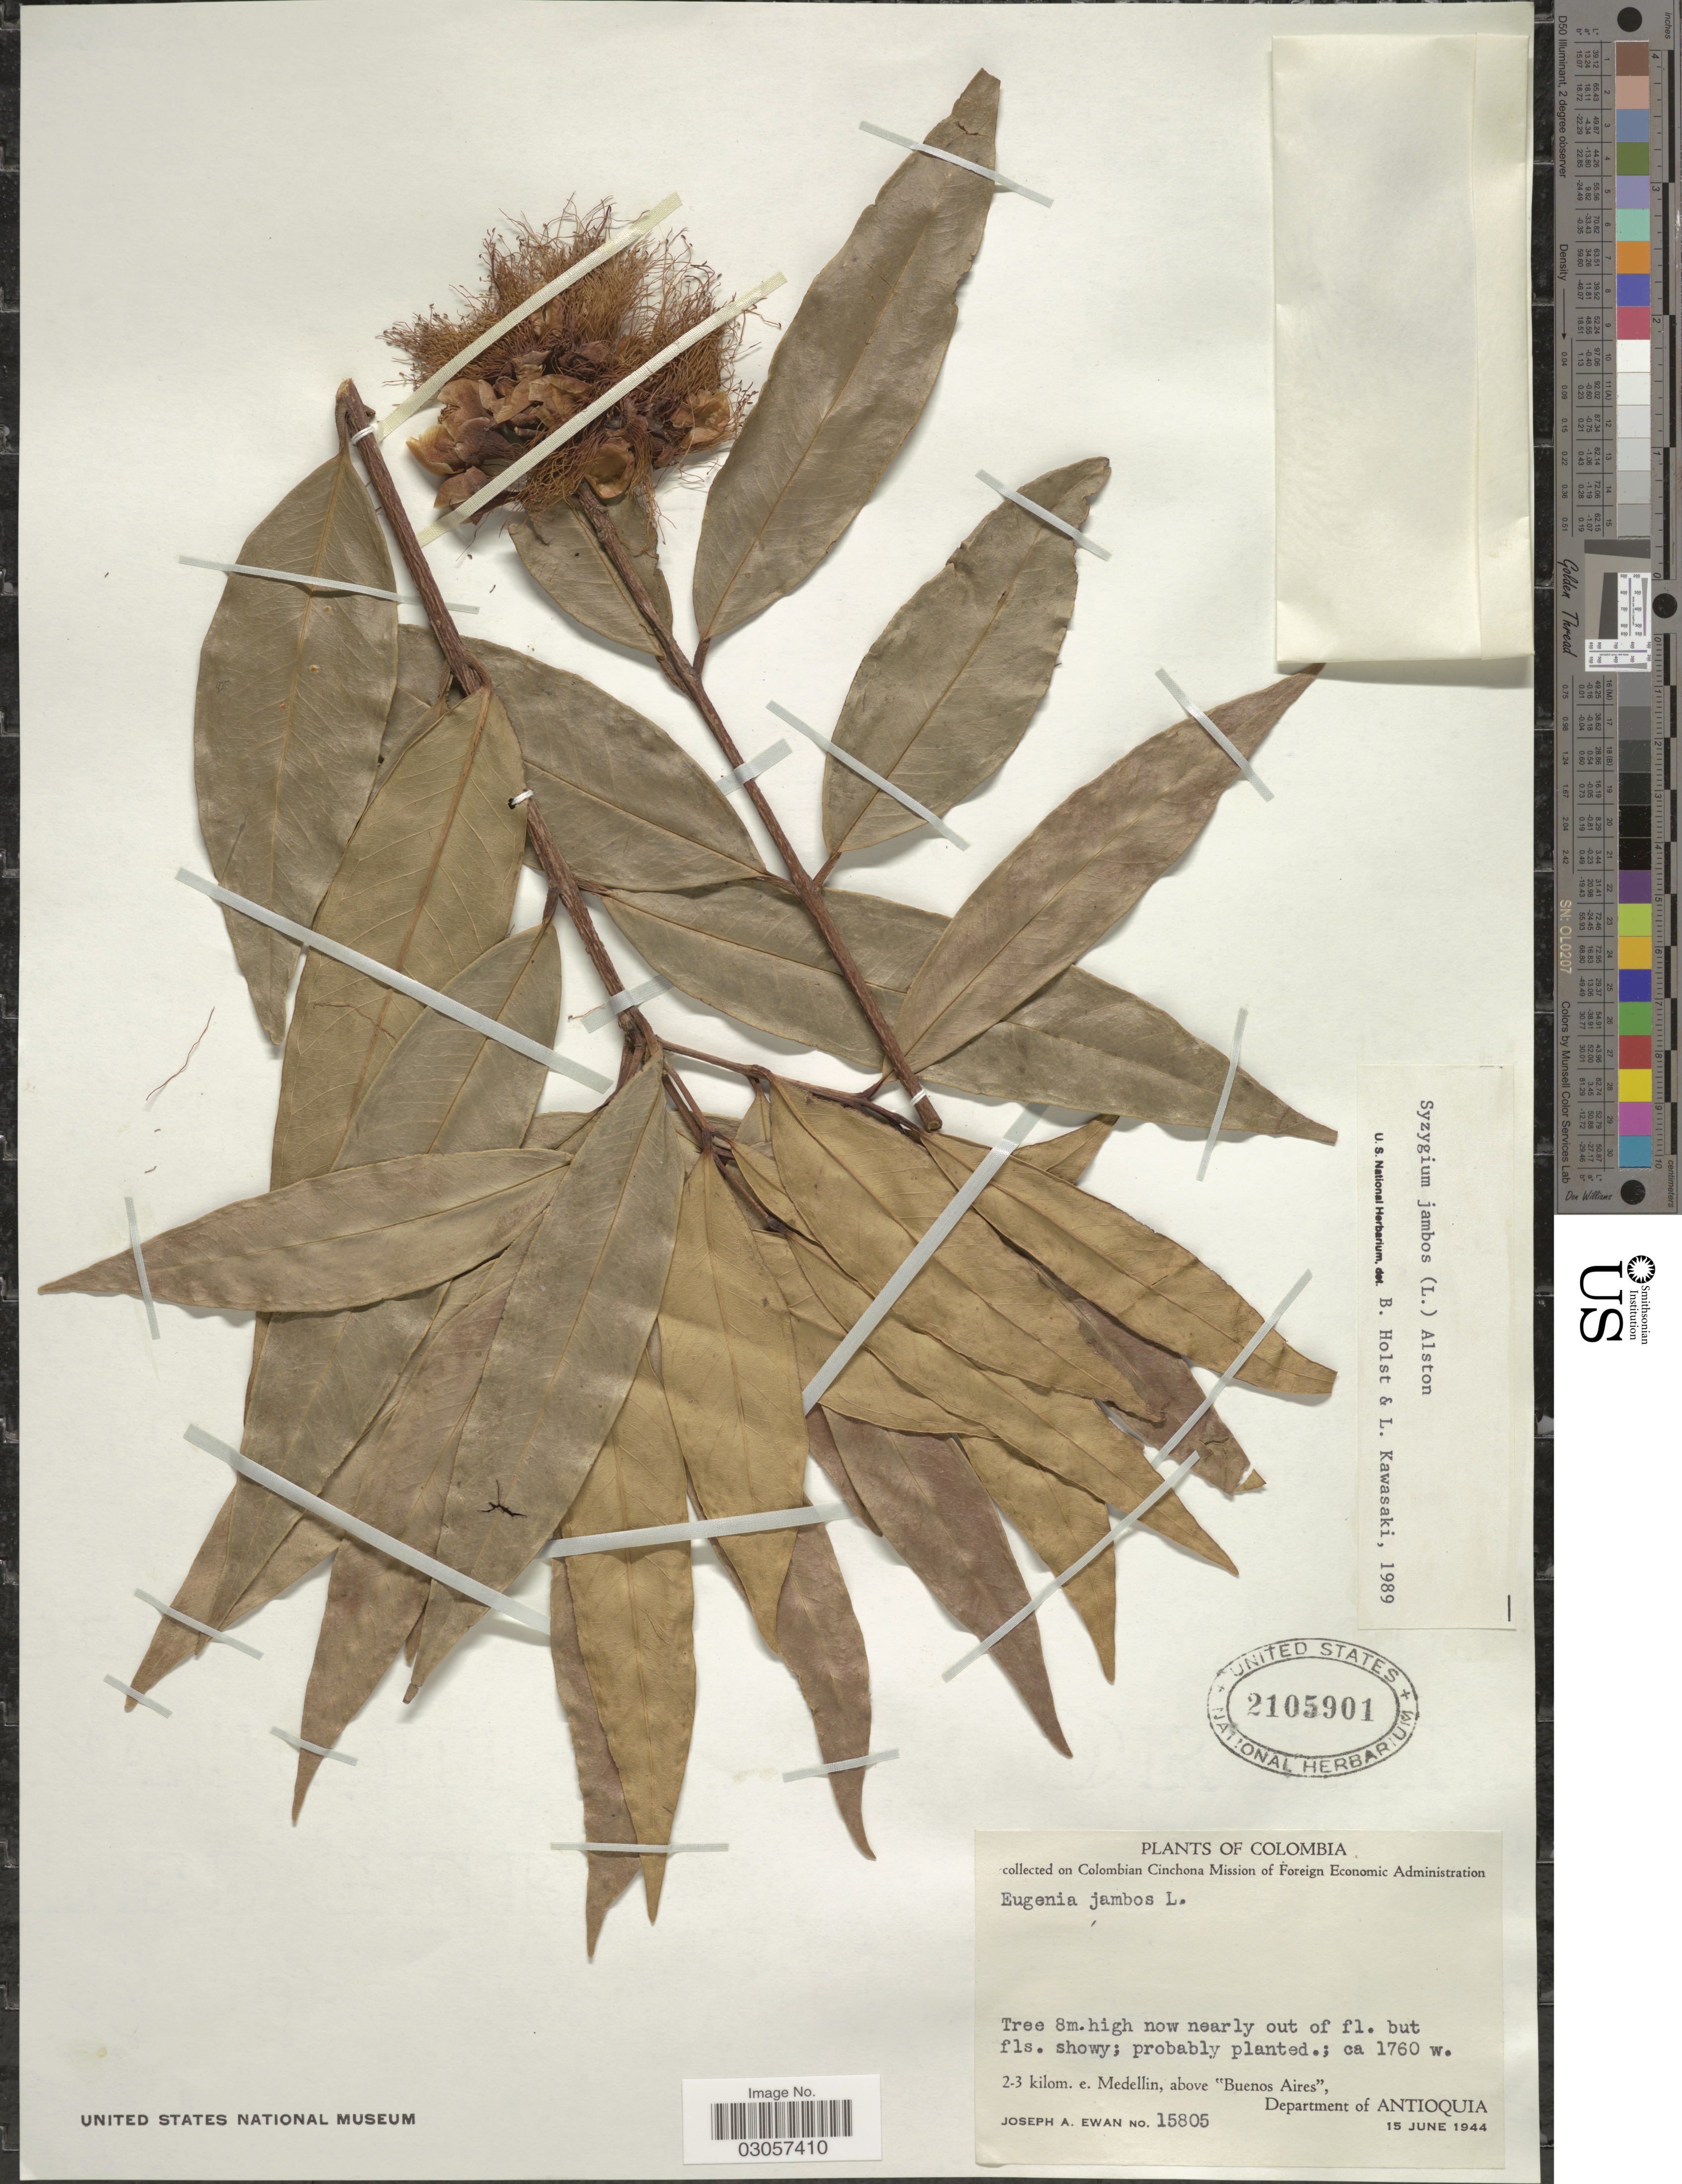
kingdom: Plantae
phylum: Tracheophyta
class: Magnoliopsida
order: Myrtales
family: Myrtaceae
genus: Syzygium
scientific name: Syzygium jambos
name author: (L.) Alston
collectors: J. A. Ewan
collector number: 15805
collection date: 1944-06-15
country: Colombia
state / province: Antioquia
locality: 2-3 kilom. e. Medellin, above "Buenos Aires", Department of Antioquia.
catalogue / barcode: US 2105901